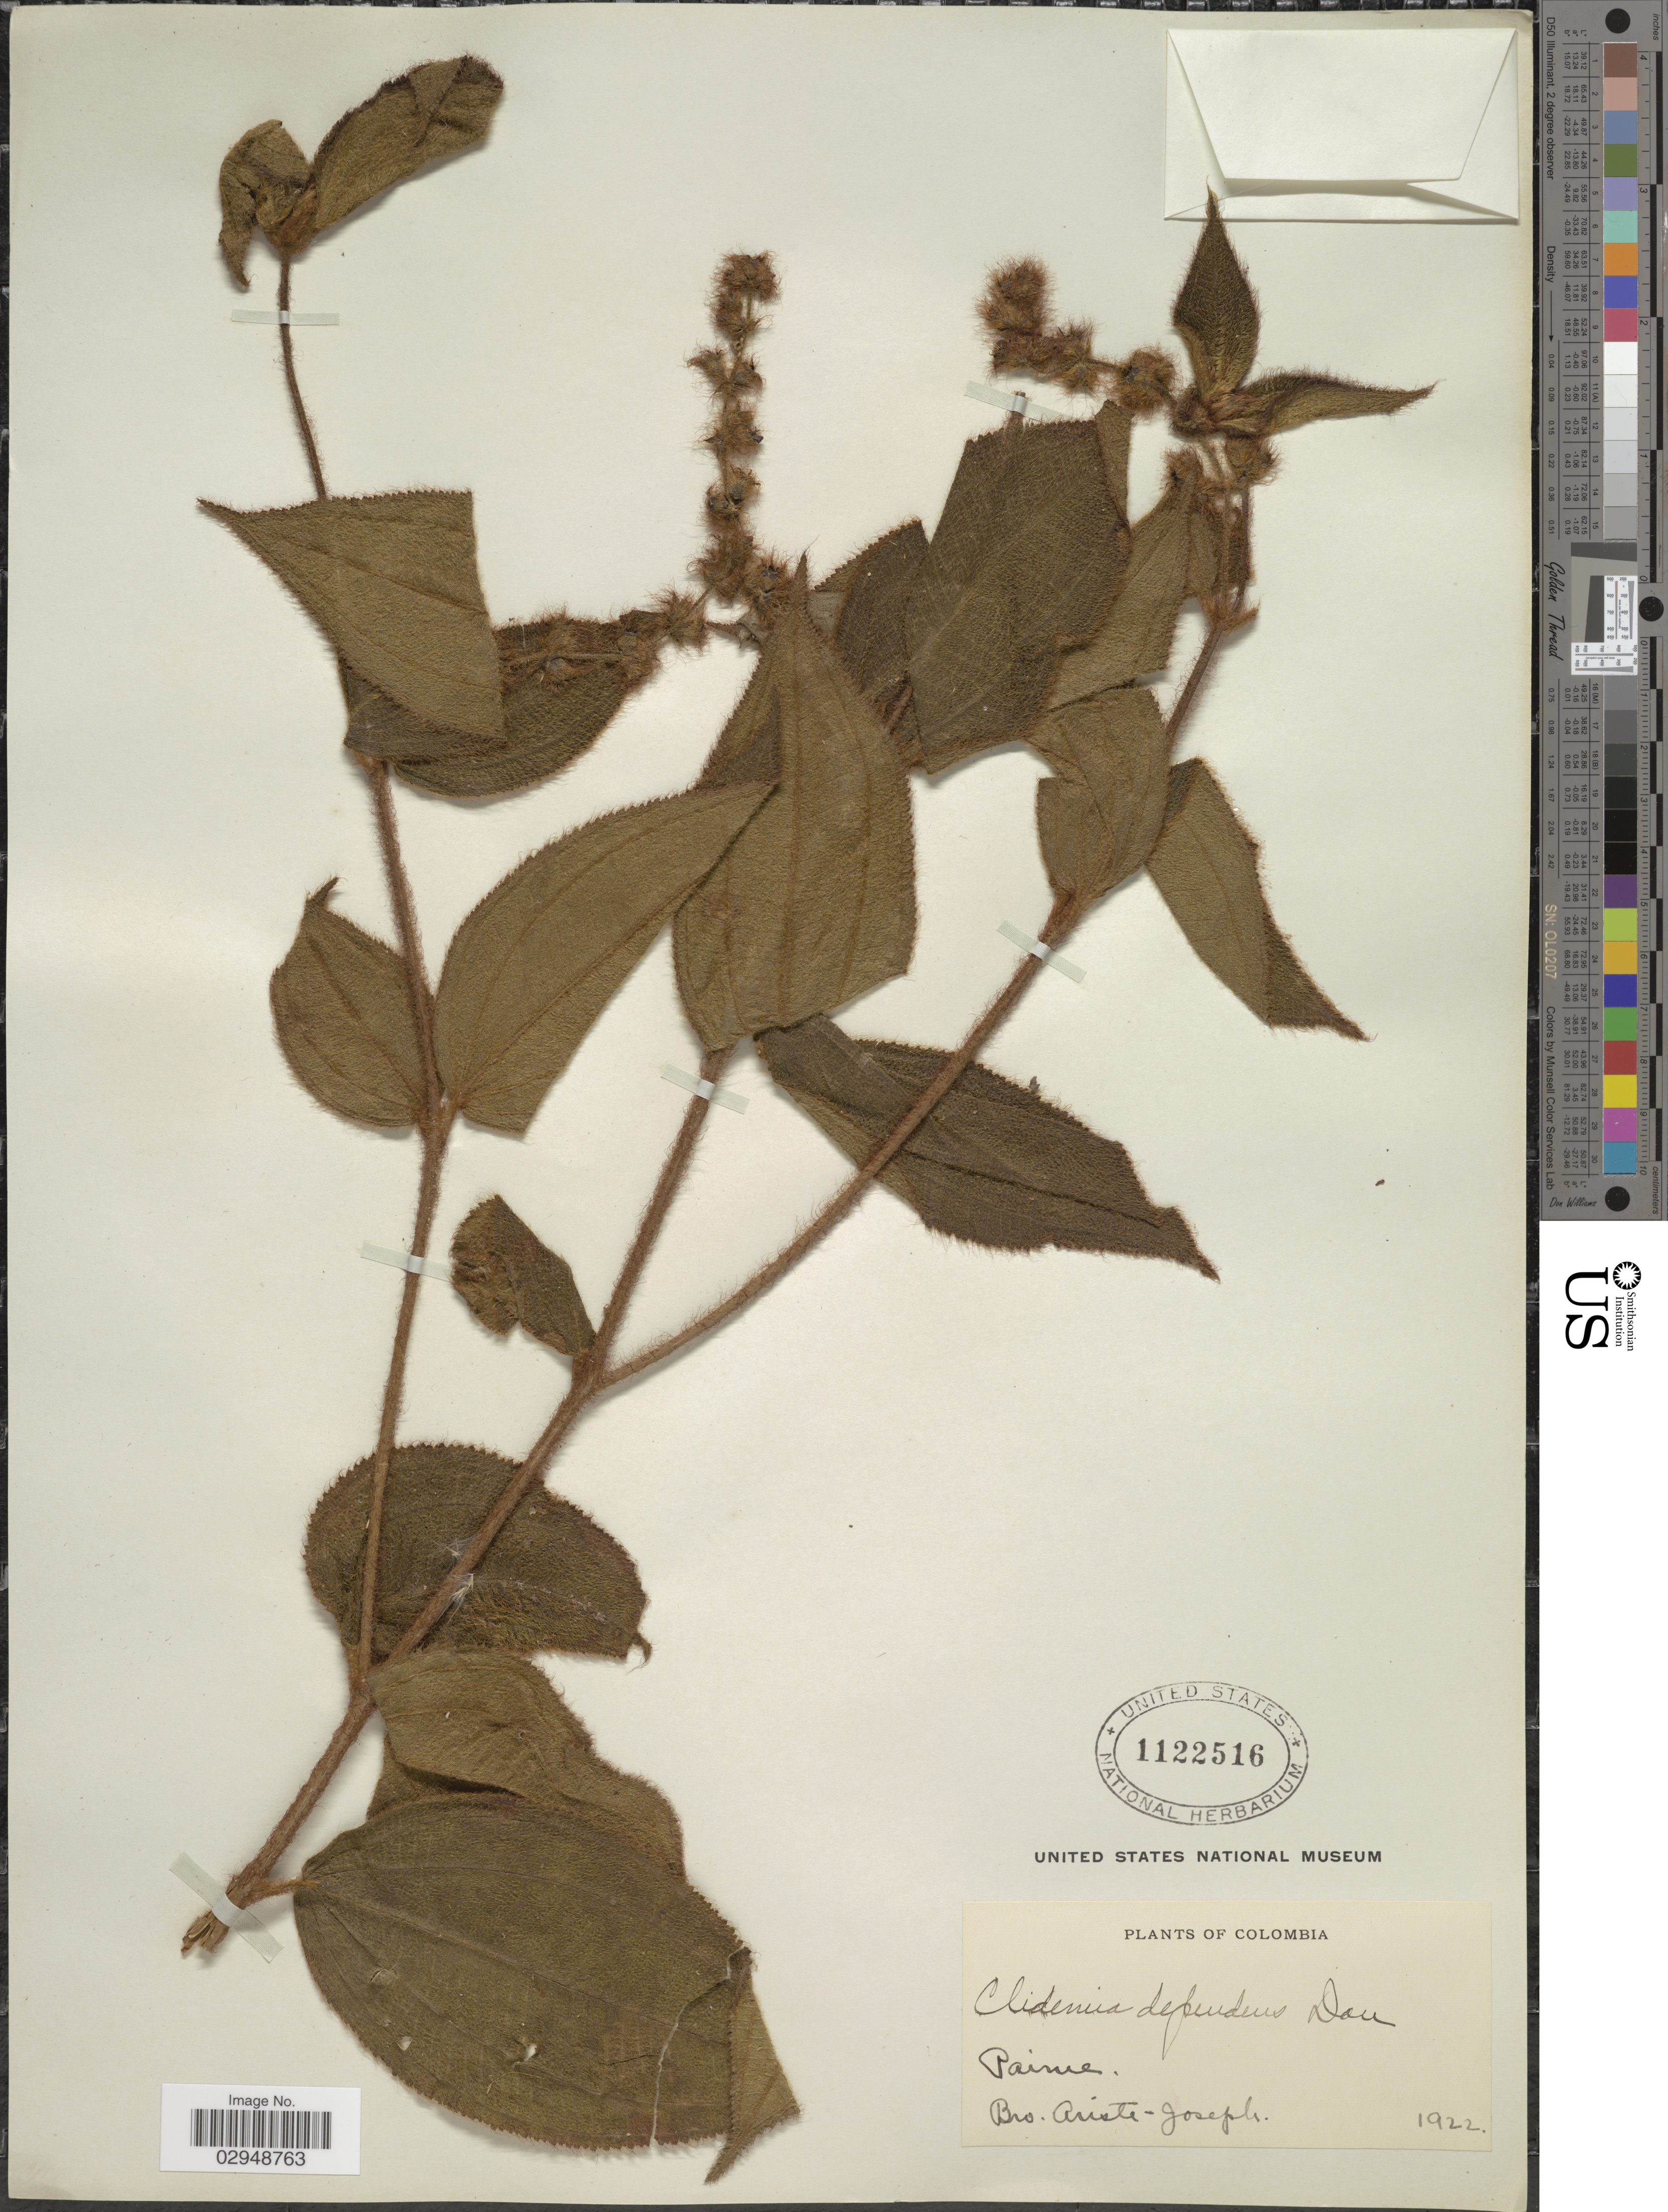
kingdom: Plantae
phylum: Tracheophyta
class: Magnoliopsida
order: Myrtales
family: Melastomataceae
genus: Clidemia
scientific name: Clidemia capitellata var. dependens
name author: (Pav. & D. Don) J.F. Macbr.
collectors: Bro. Ariste-Joseph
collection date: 1922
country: Colombia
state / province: Cundinamarca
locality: Paime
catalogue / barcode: US 1122516